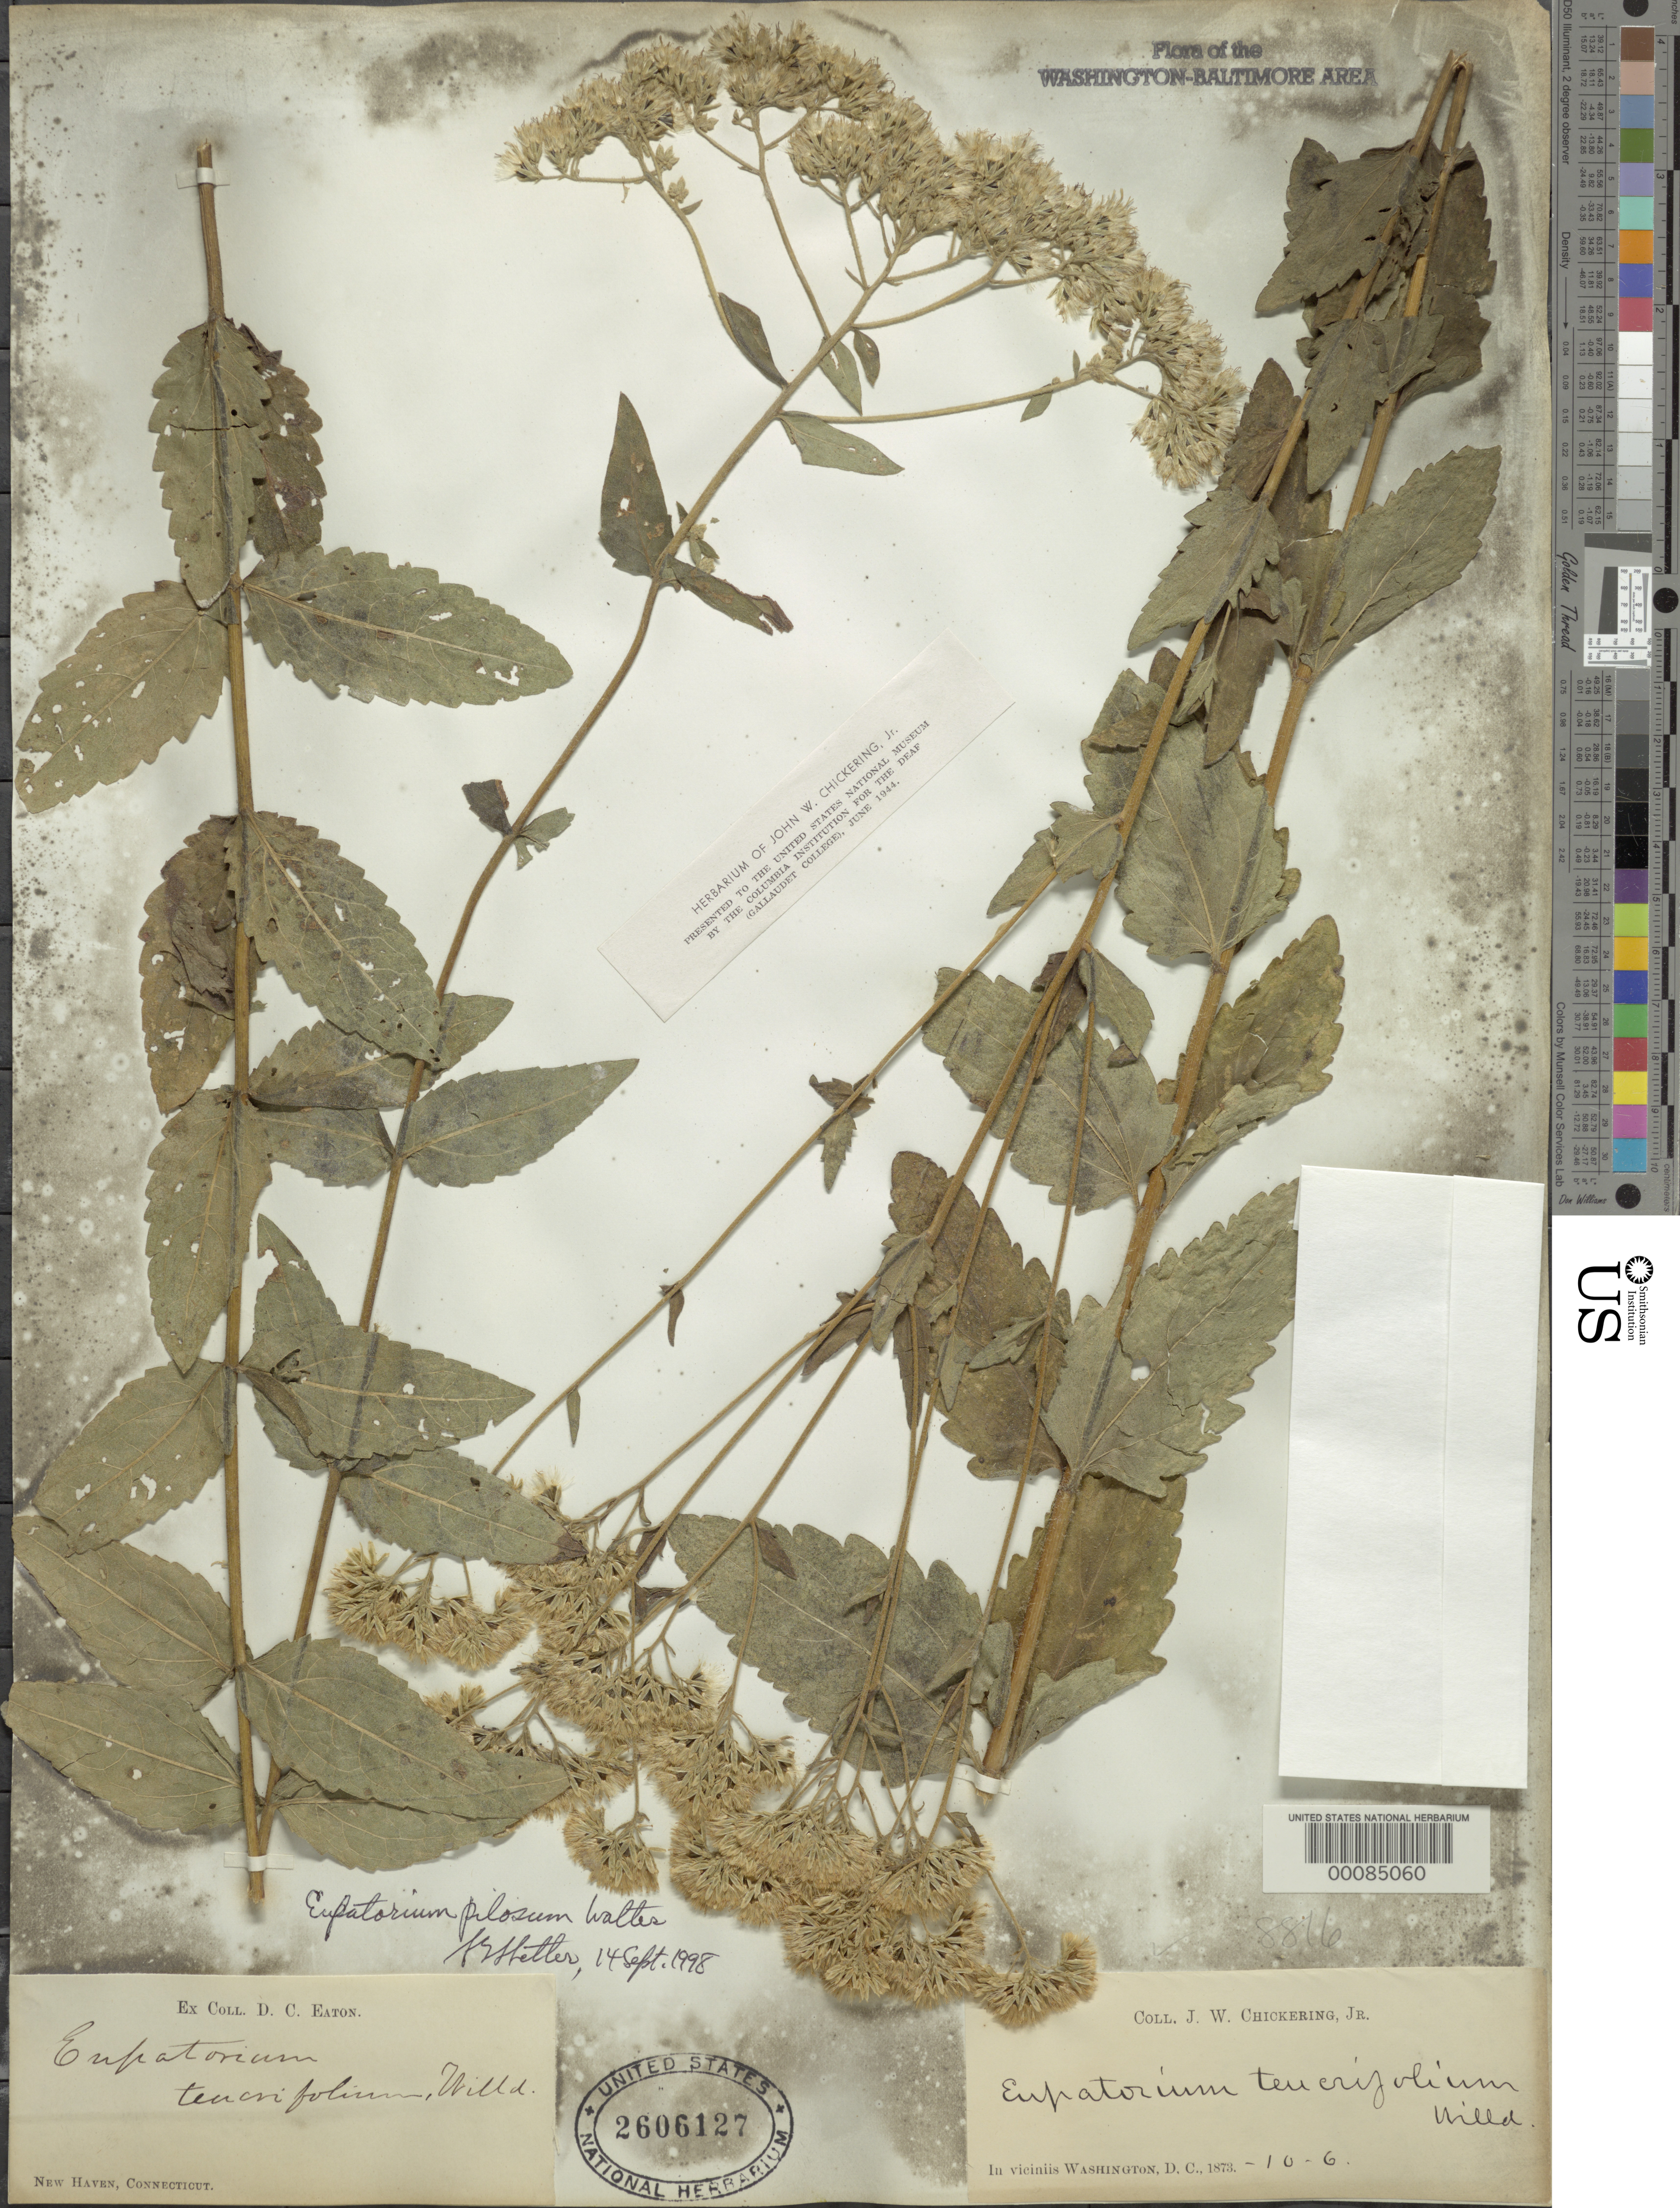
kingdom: Plantae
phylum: Tracheophyta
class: Magnoliopsida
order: Asterales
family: Asteraceae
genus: Eupatorium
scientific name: Eupatorium pilosum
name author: Walter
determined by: Shetler, Stanwyn G., (US), NMNH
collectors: J. W. Chickering Jr.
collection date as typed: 06 Oct 1873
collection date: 1873-10-06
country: United States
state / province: District of Columbia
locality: Washington DC vicinity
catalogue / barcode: US 2606127